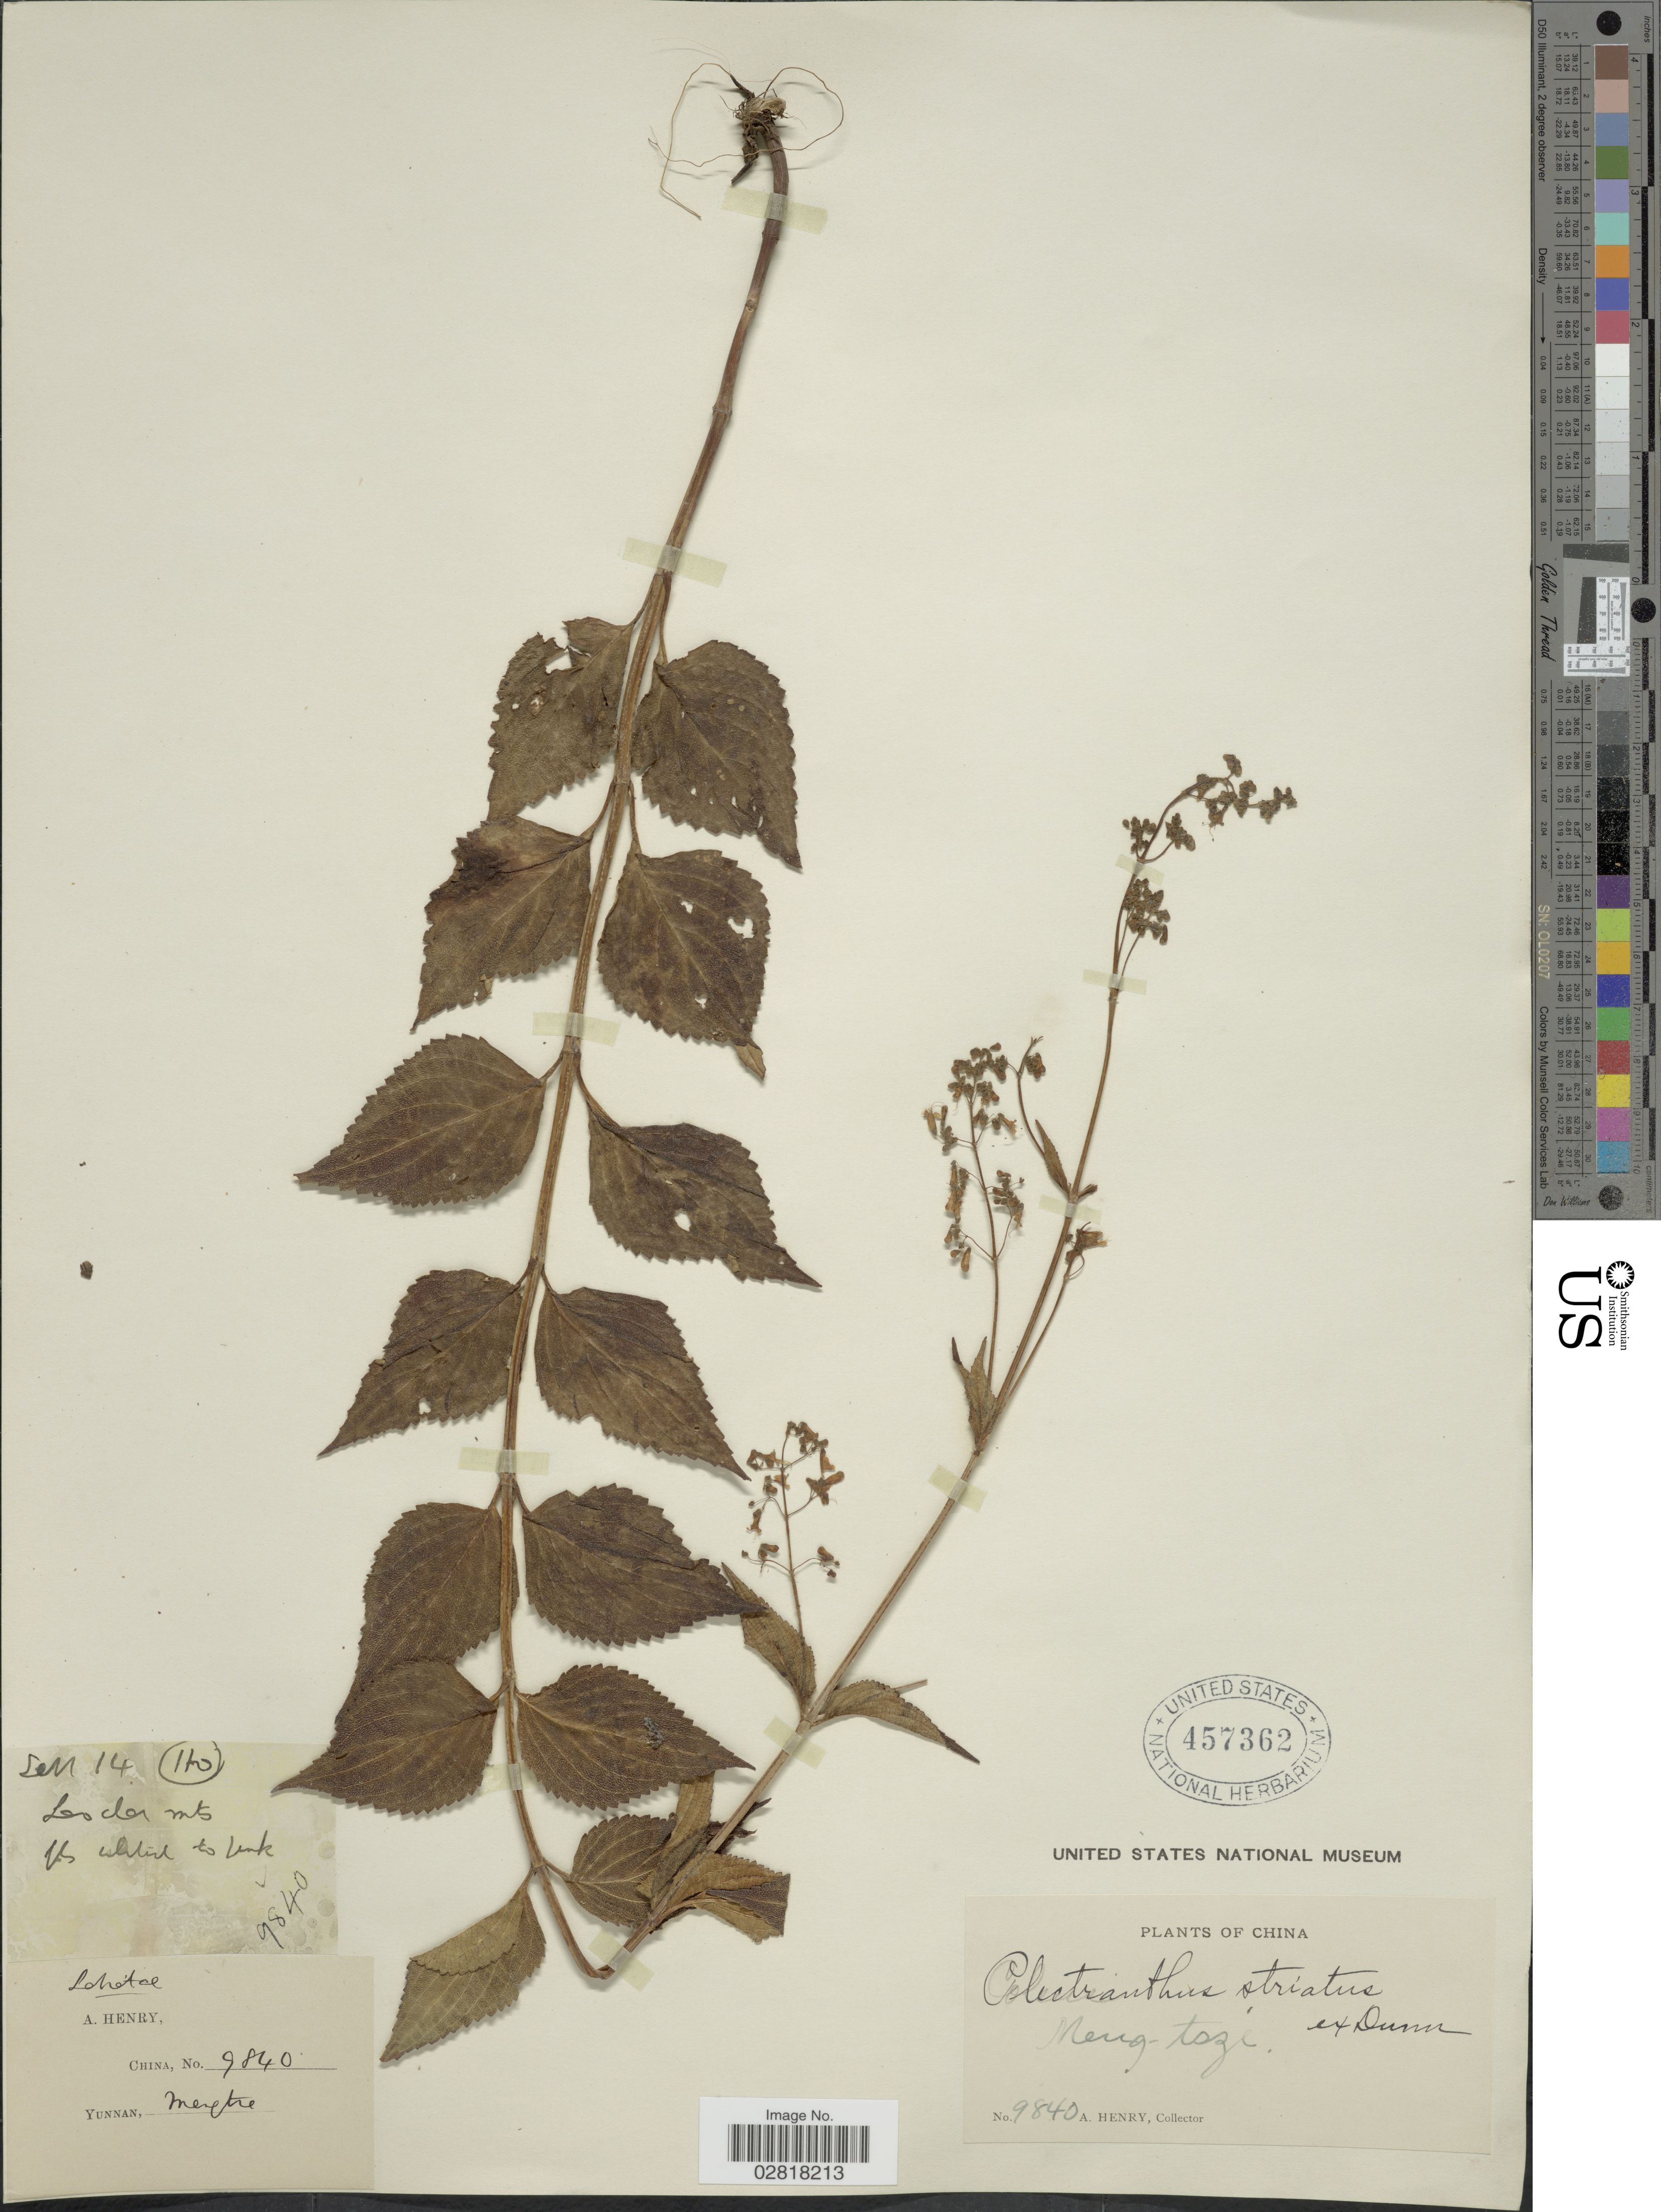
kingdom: Plantae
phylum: Tracheophyta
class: Magnoliopsida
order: Lamiales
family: Lamiaceae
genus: Plectranthus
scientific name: Plectranthus striatus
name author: Benth.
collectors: A. Henry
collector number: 9840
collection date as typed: Transcribed d/m/y: /9/14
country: China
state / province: Yunnan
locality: Meng-tsze. Lao cler mts. Ho.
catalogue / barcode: US 457362